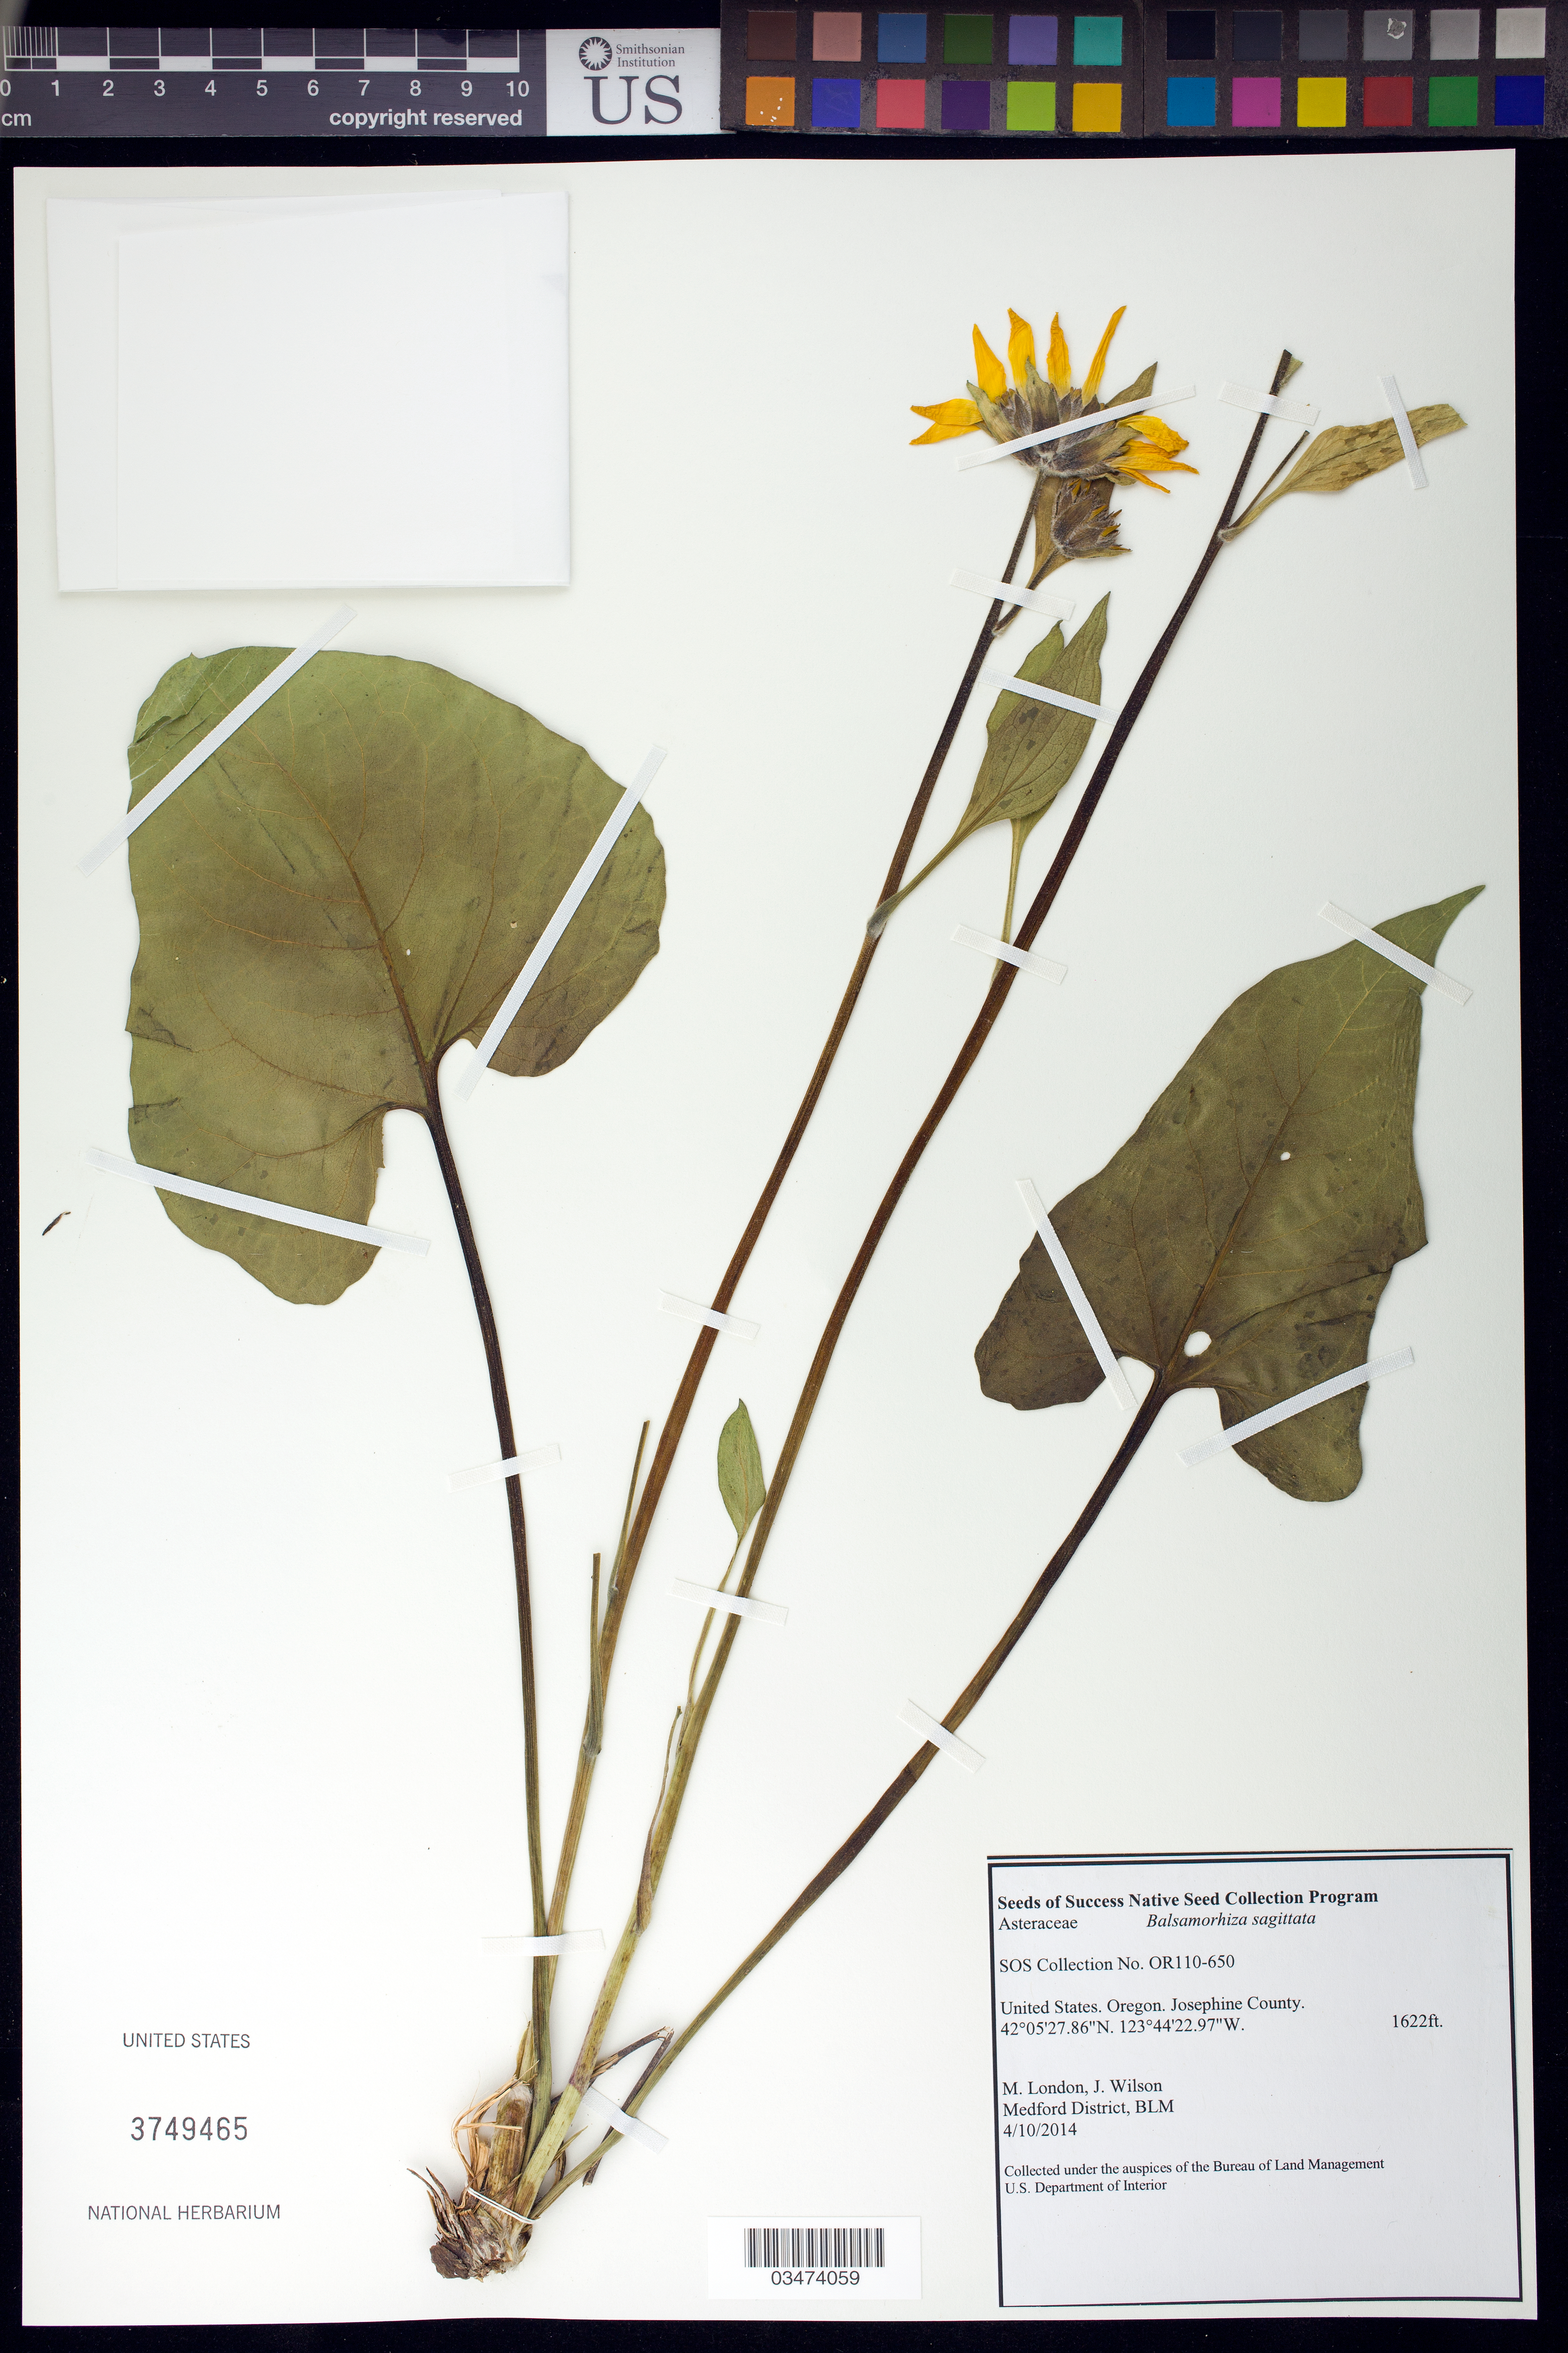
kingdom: Plantae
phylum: Tracheophyta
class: Magnoliopsida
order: Asterales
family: Asteraceae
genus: Balsamorhiza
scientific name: Balsamorhiza sagittata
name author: (Pursh) Nutt.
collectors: M. London & J. Wilson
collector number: OR110-650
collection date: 2014-04-10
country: United States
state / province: Oregon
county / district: Josephine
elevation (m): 494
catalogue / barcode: US 3749465